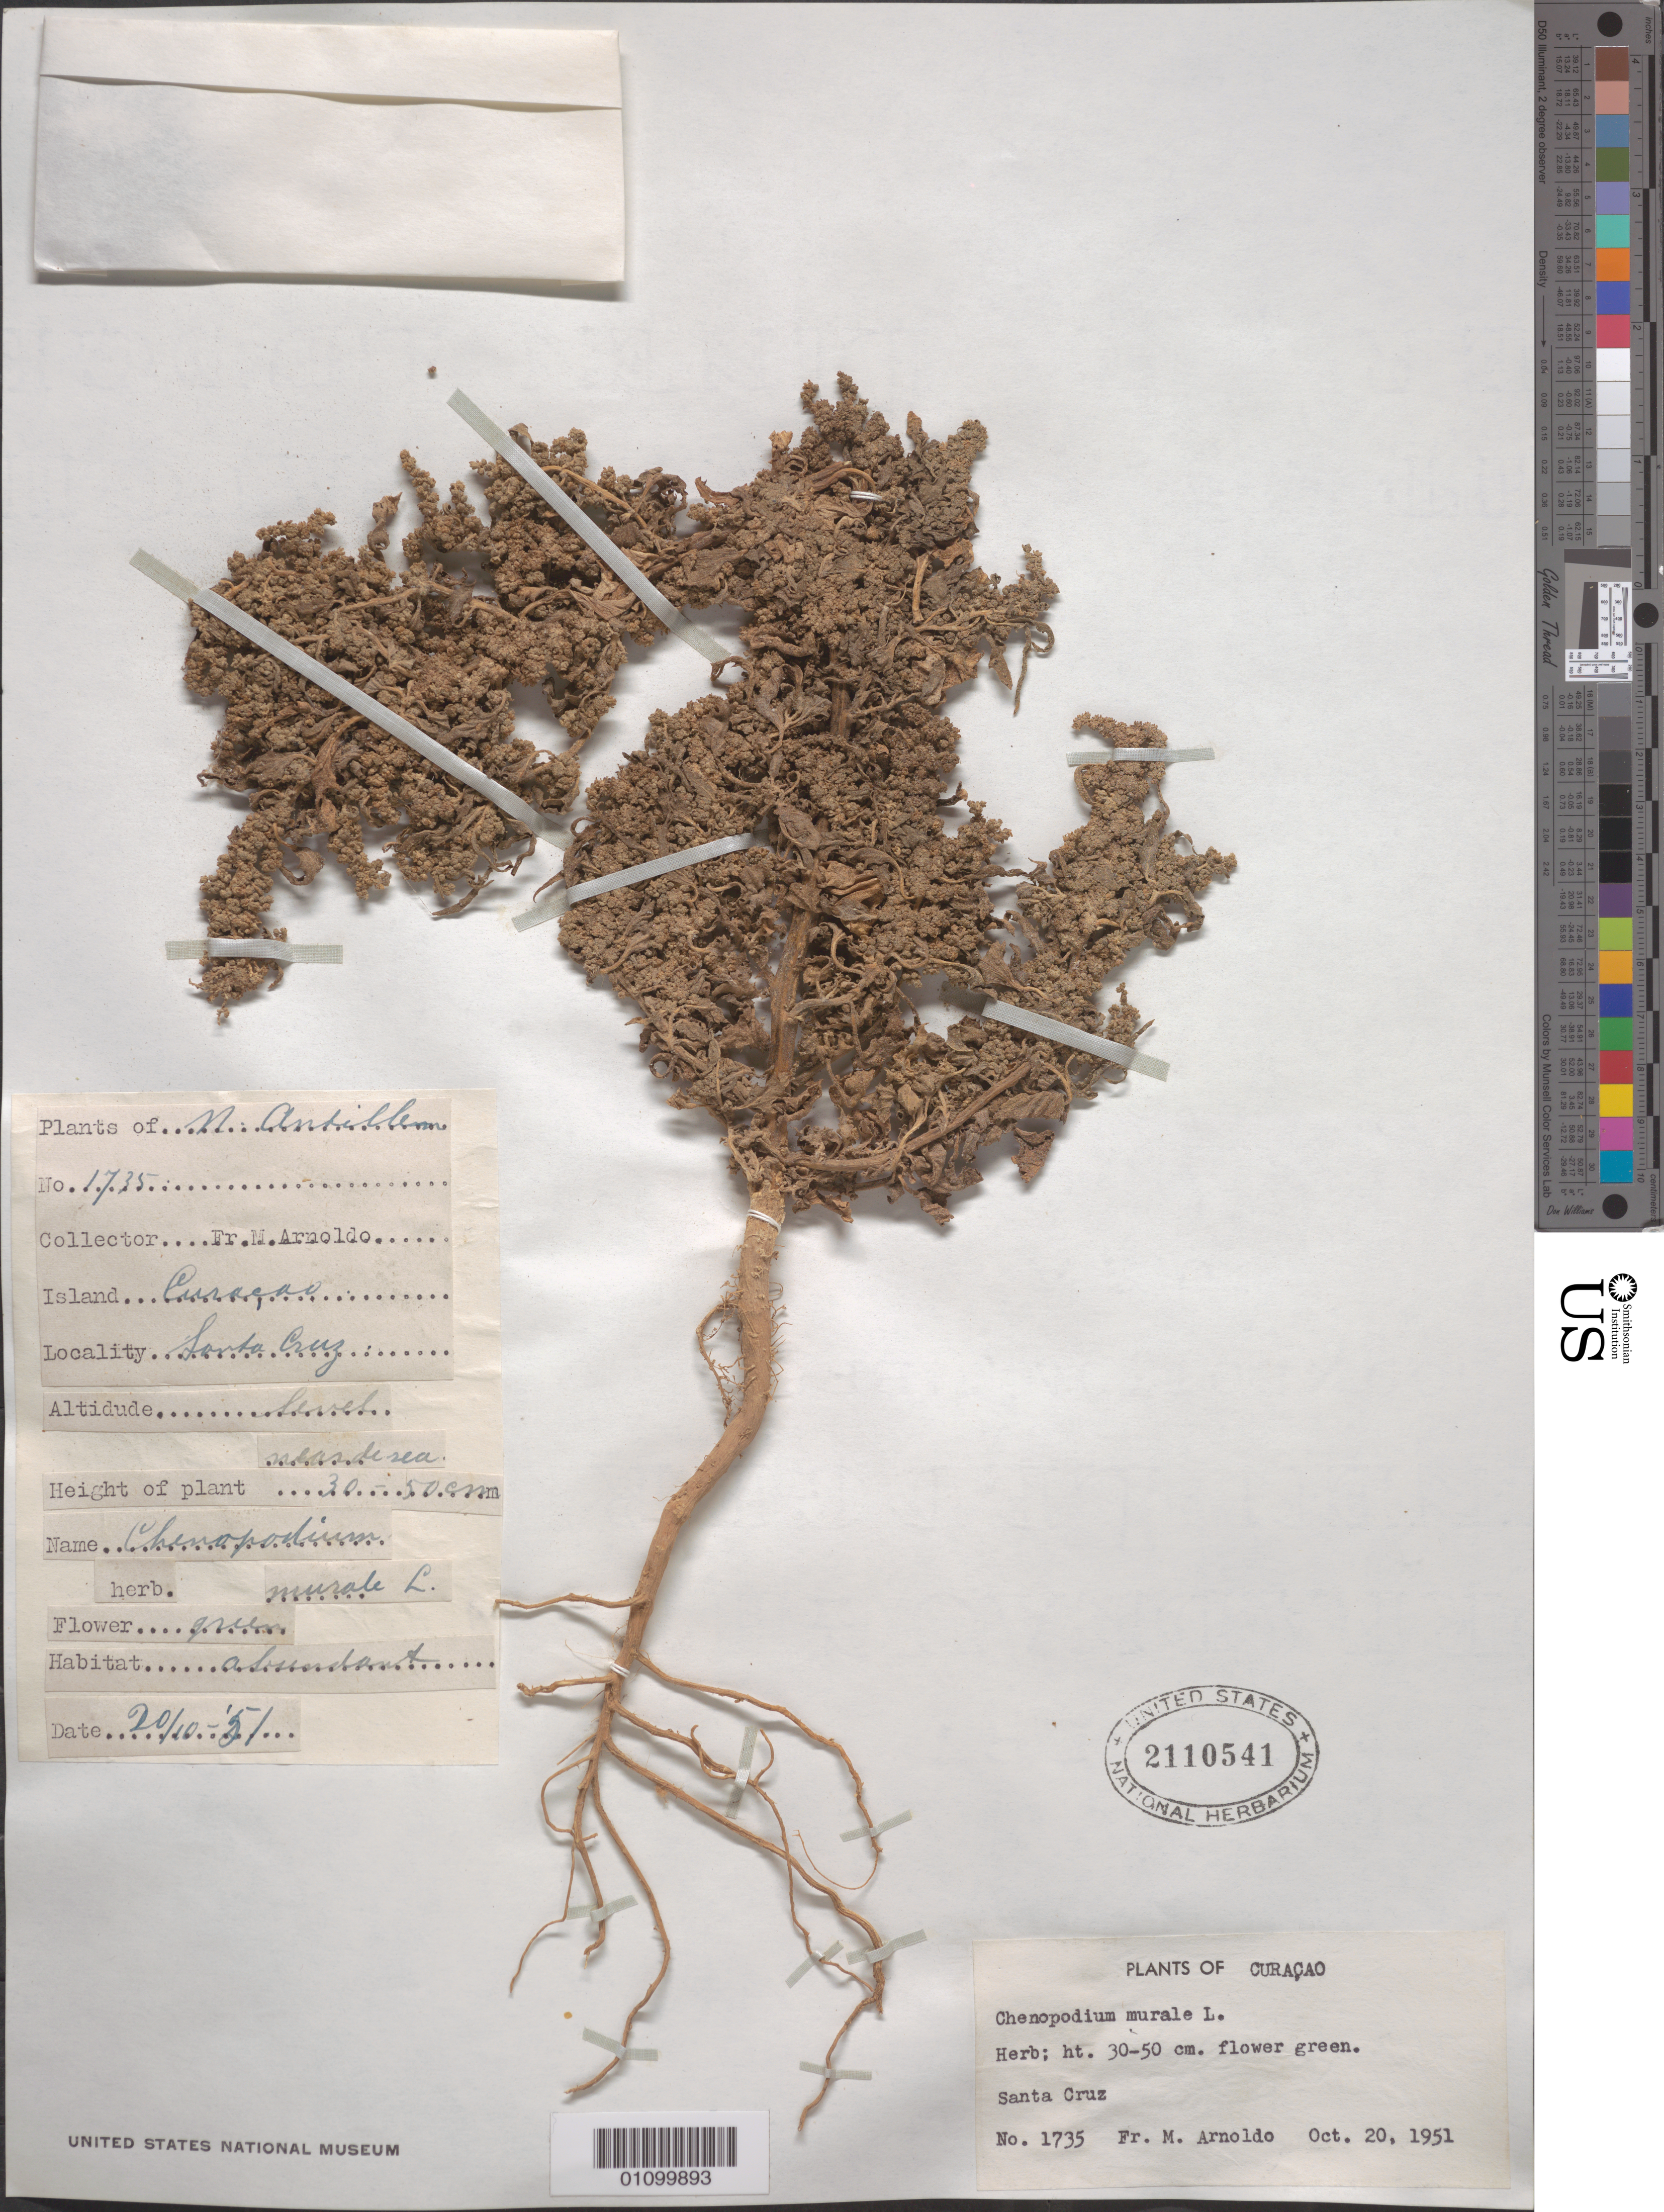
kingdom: Plantae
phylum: Tracheophyta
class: Magnoliopsida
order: Caryophyllales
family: Amaranthaceae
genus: Chenopodium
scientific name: Chenopodium murale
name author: L.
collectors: N. Arnoldo-Broeders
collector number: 1735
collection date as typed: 20 Oct 1951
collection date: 1951-10-20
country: Curaçao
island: Curaçao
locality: Santa Cruz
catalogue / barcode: US 2110541